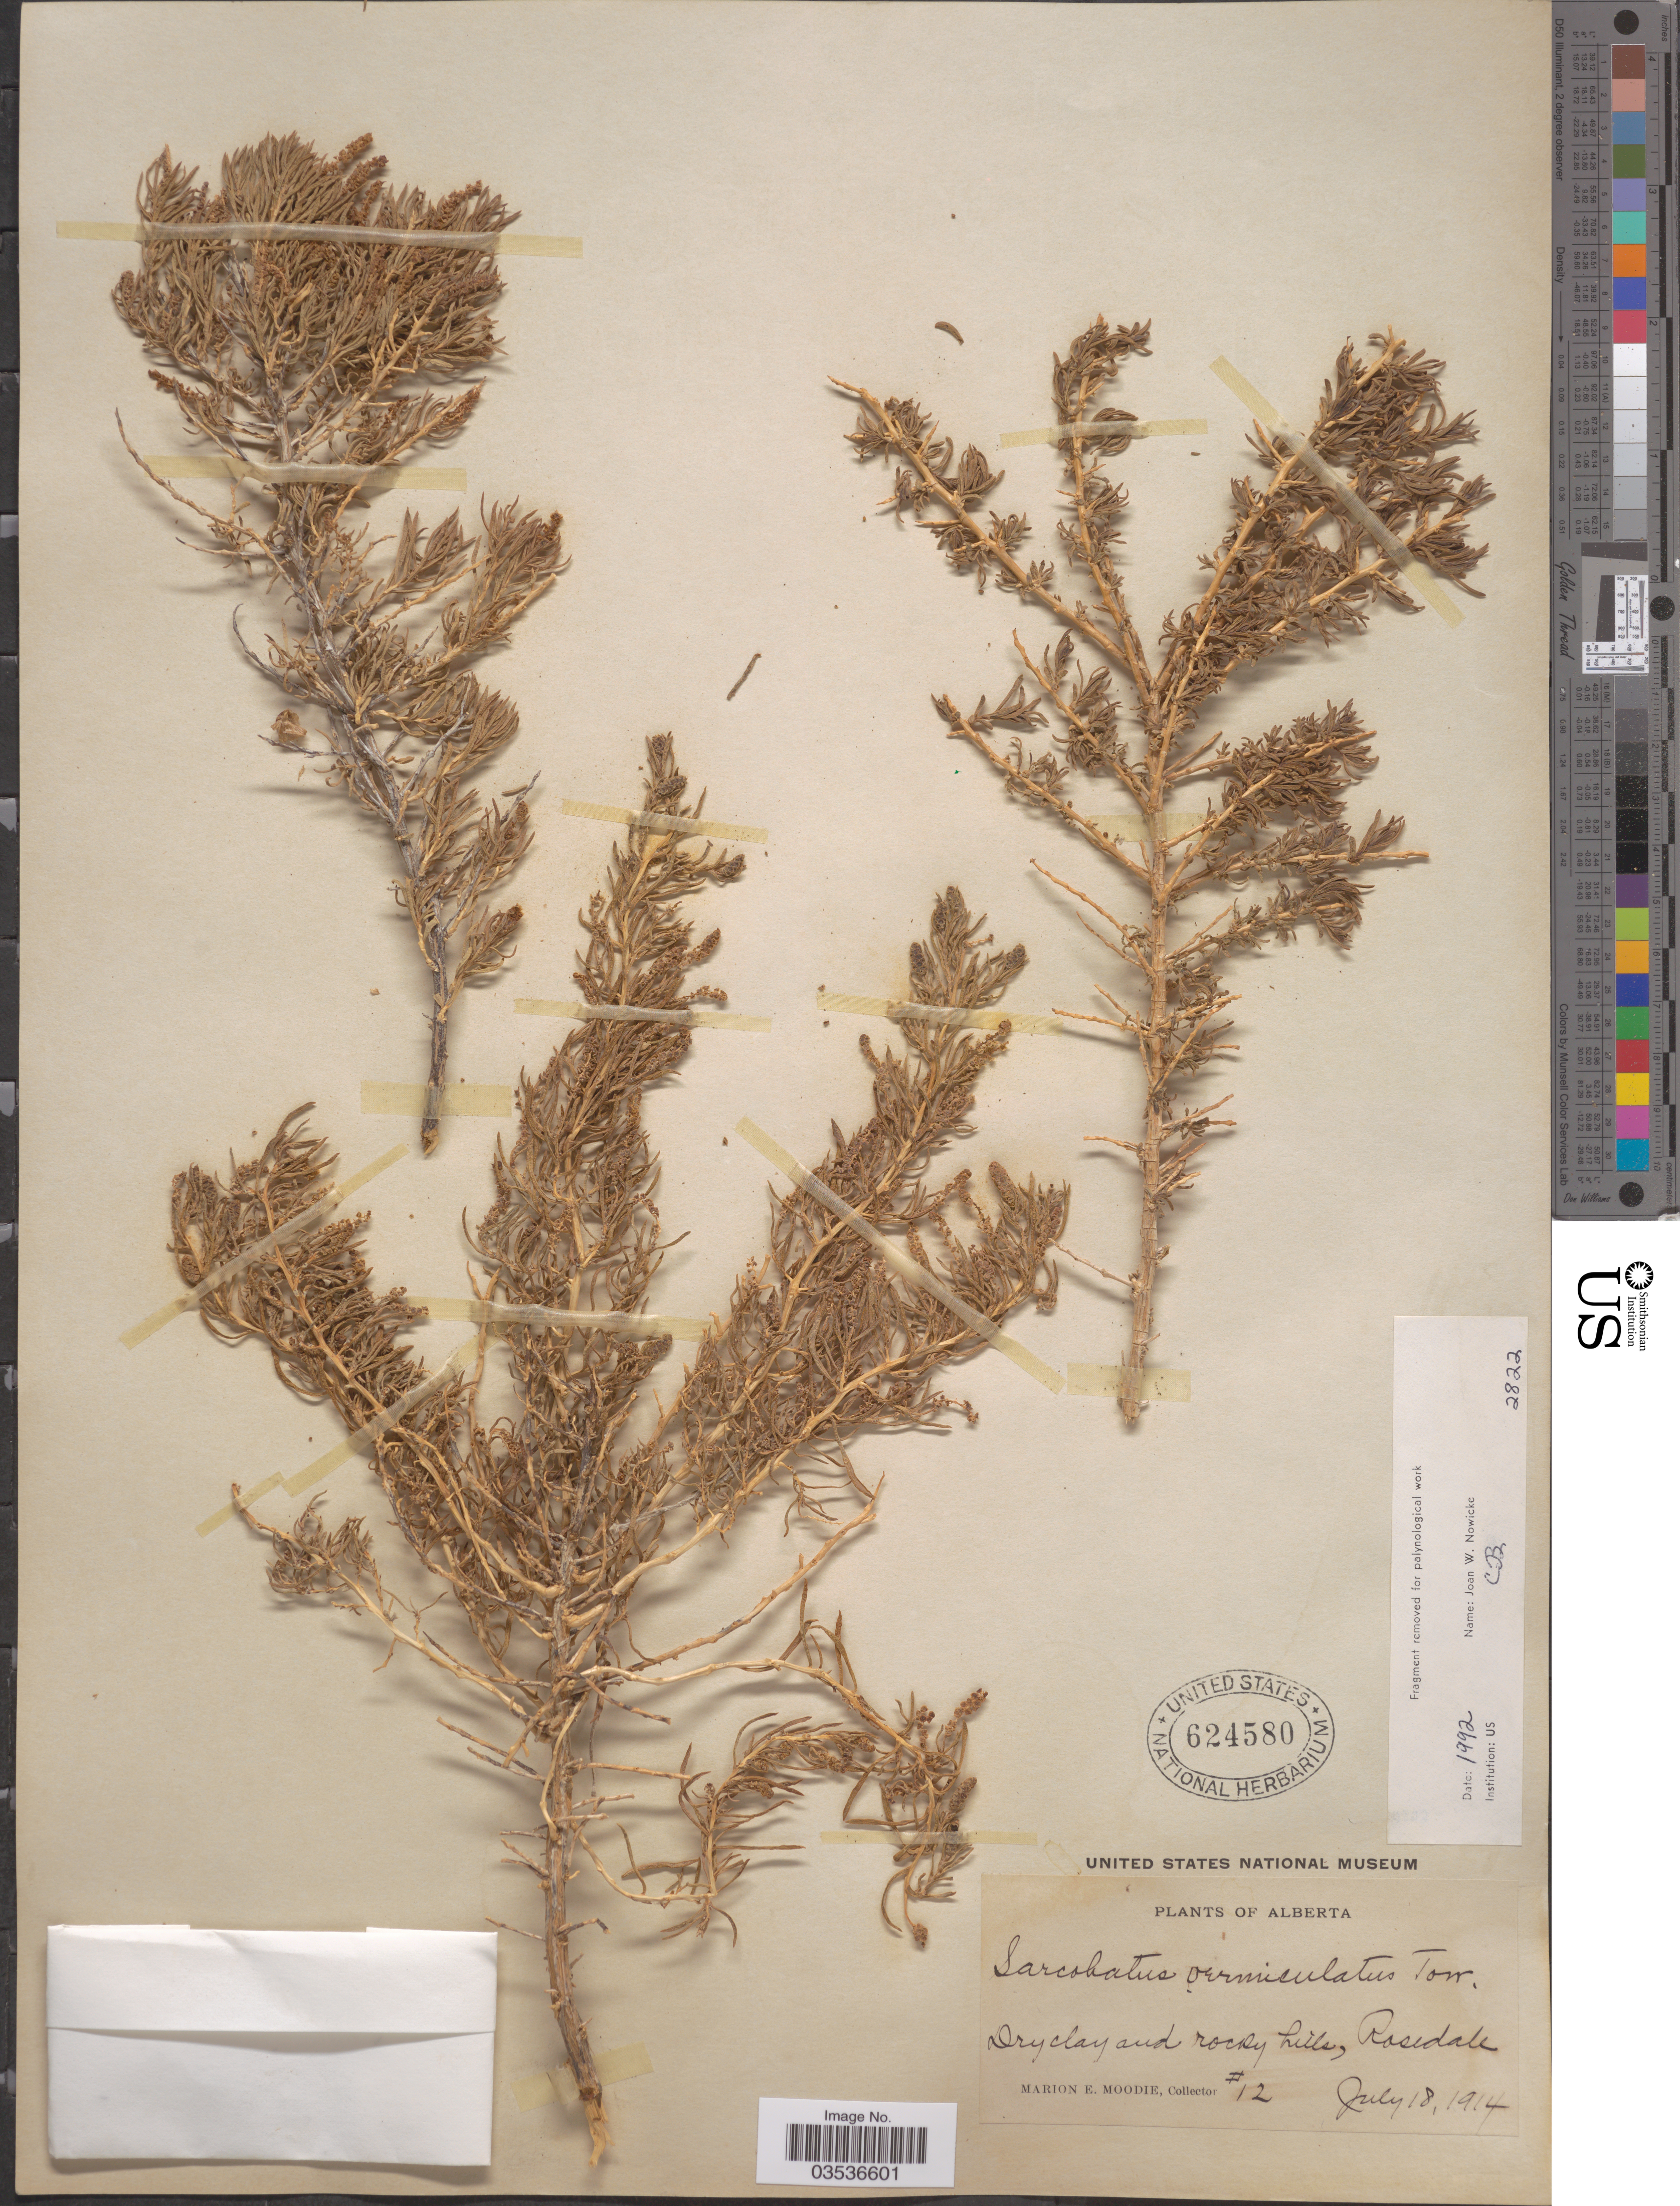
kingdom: Plantae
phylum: Tracheophyta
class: Magnoliopsida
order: Caryophyllales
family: Sarcobataceae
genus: Sarcobatus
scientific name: Sarcobatus vermiculatus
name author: (Hook.) Torr.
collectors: M. E. Moodie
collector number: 12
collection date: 1914-07-18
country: Canada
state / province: Alberta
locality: Rosedale.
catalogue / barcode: US 624580